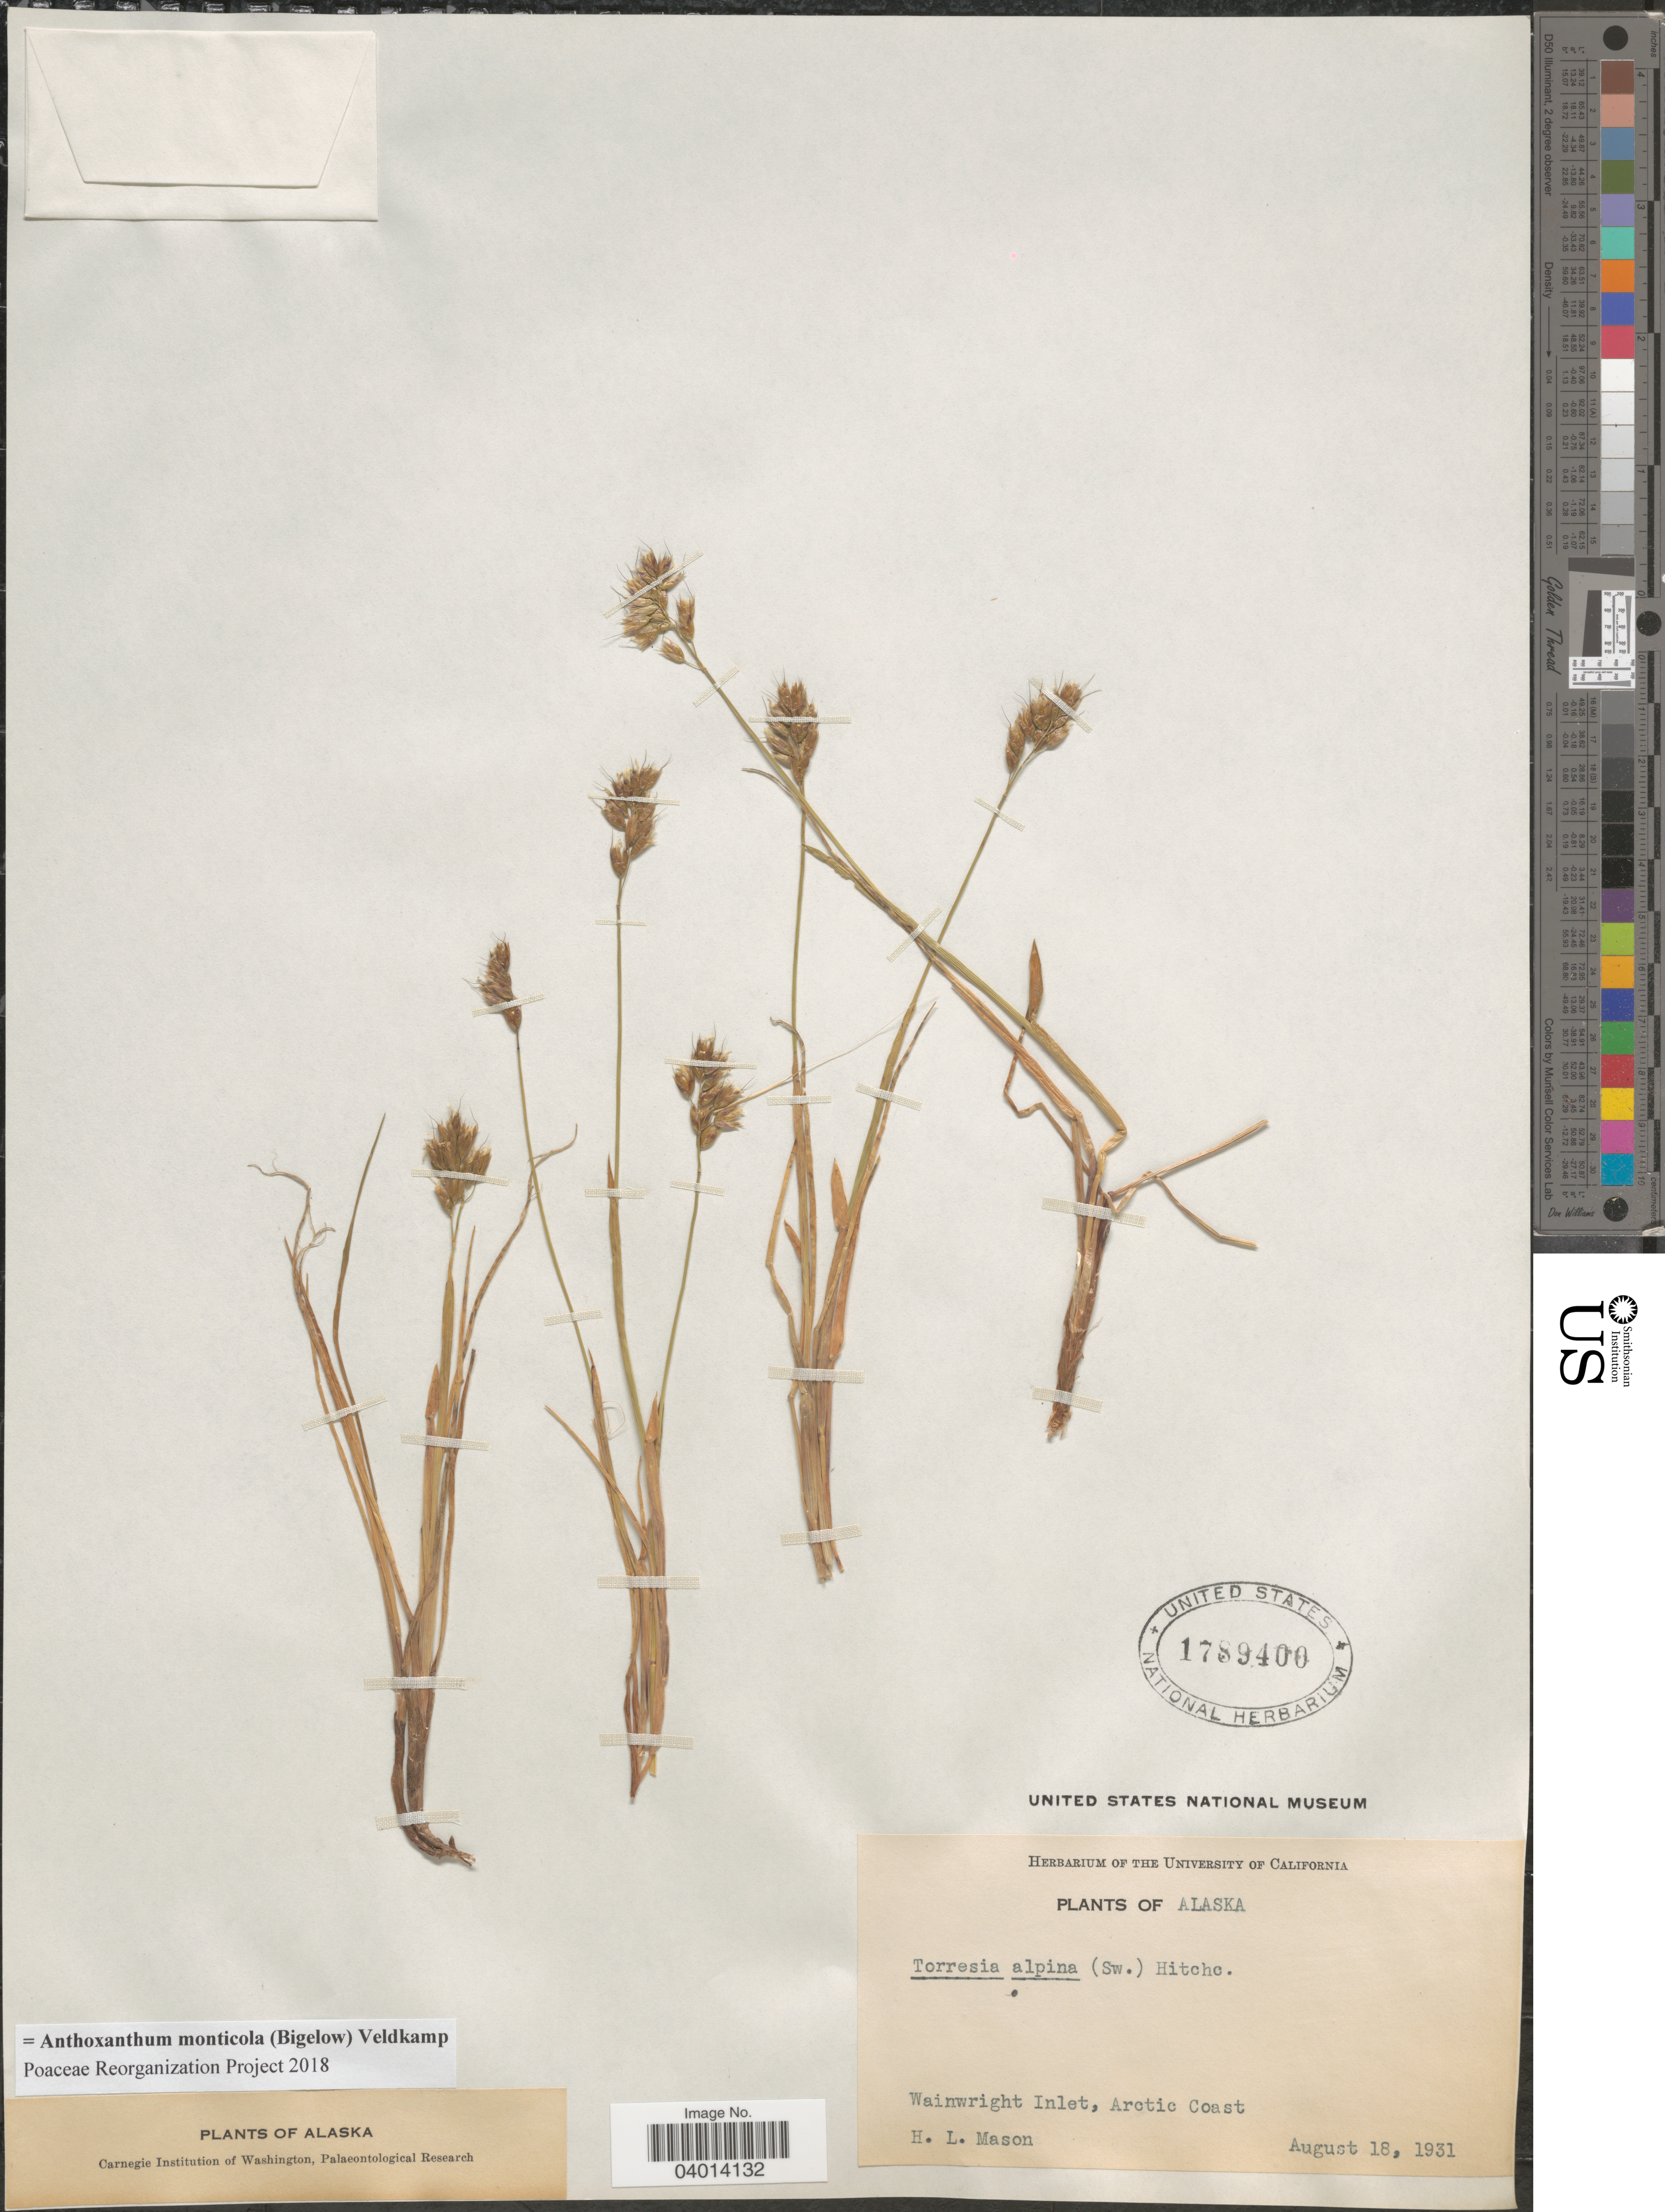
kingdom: Plantae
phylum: Tracheophyta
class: Liliopsida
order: Poales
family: Poaceae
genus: Anthoxanthum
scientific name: Anthoxanthum monticola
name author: (Bigelow) Veldkamp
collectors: H. L. Mason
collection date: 1931-08-18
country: United States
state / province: Alaska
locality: Wainwright Inlet, Arctic Coast.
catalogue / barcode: US 1789400